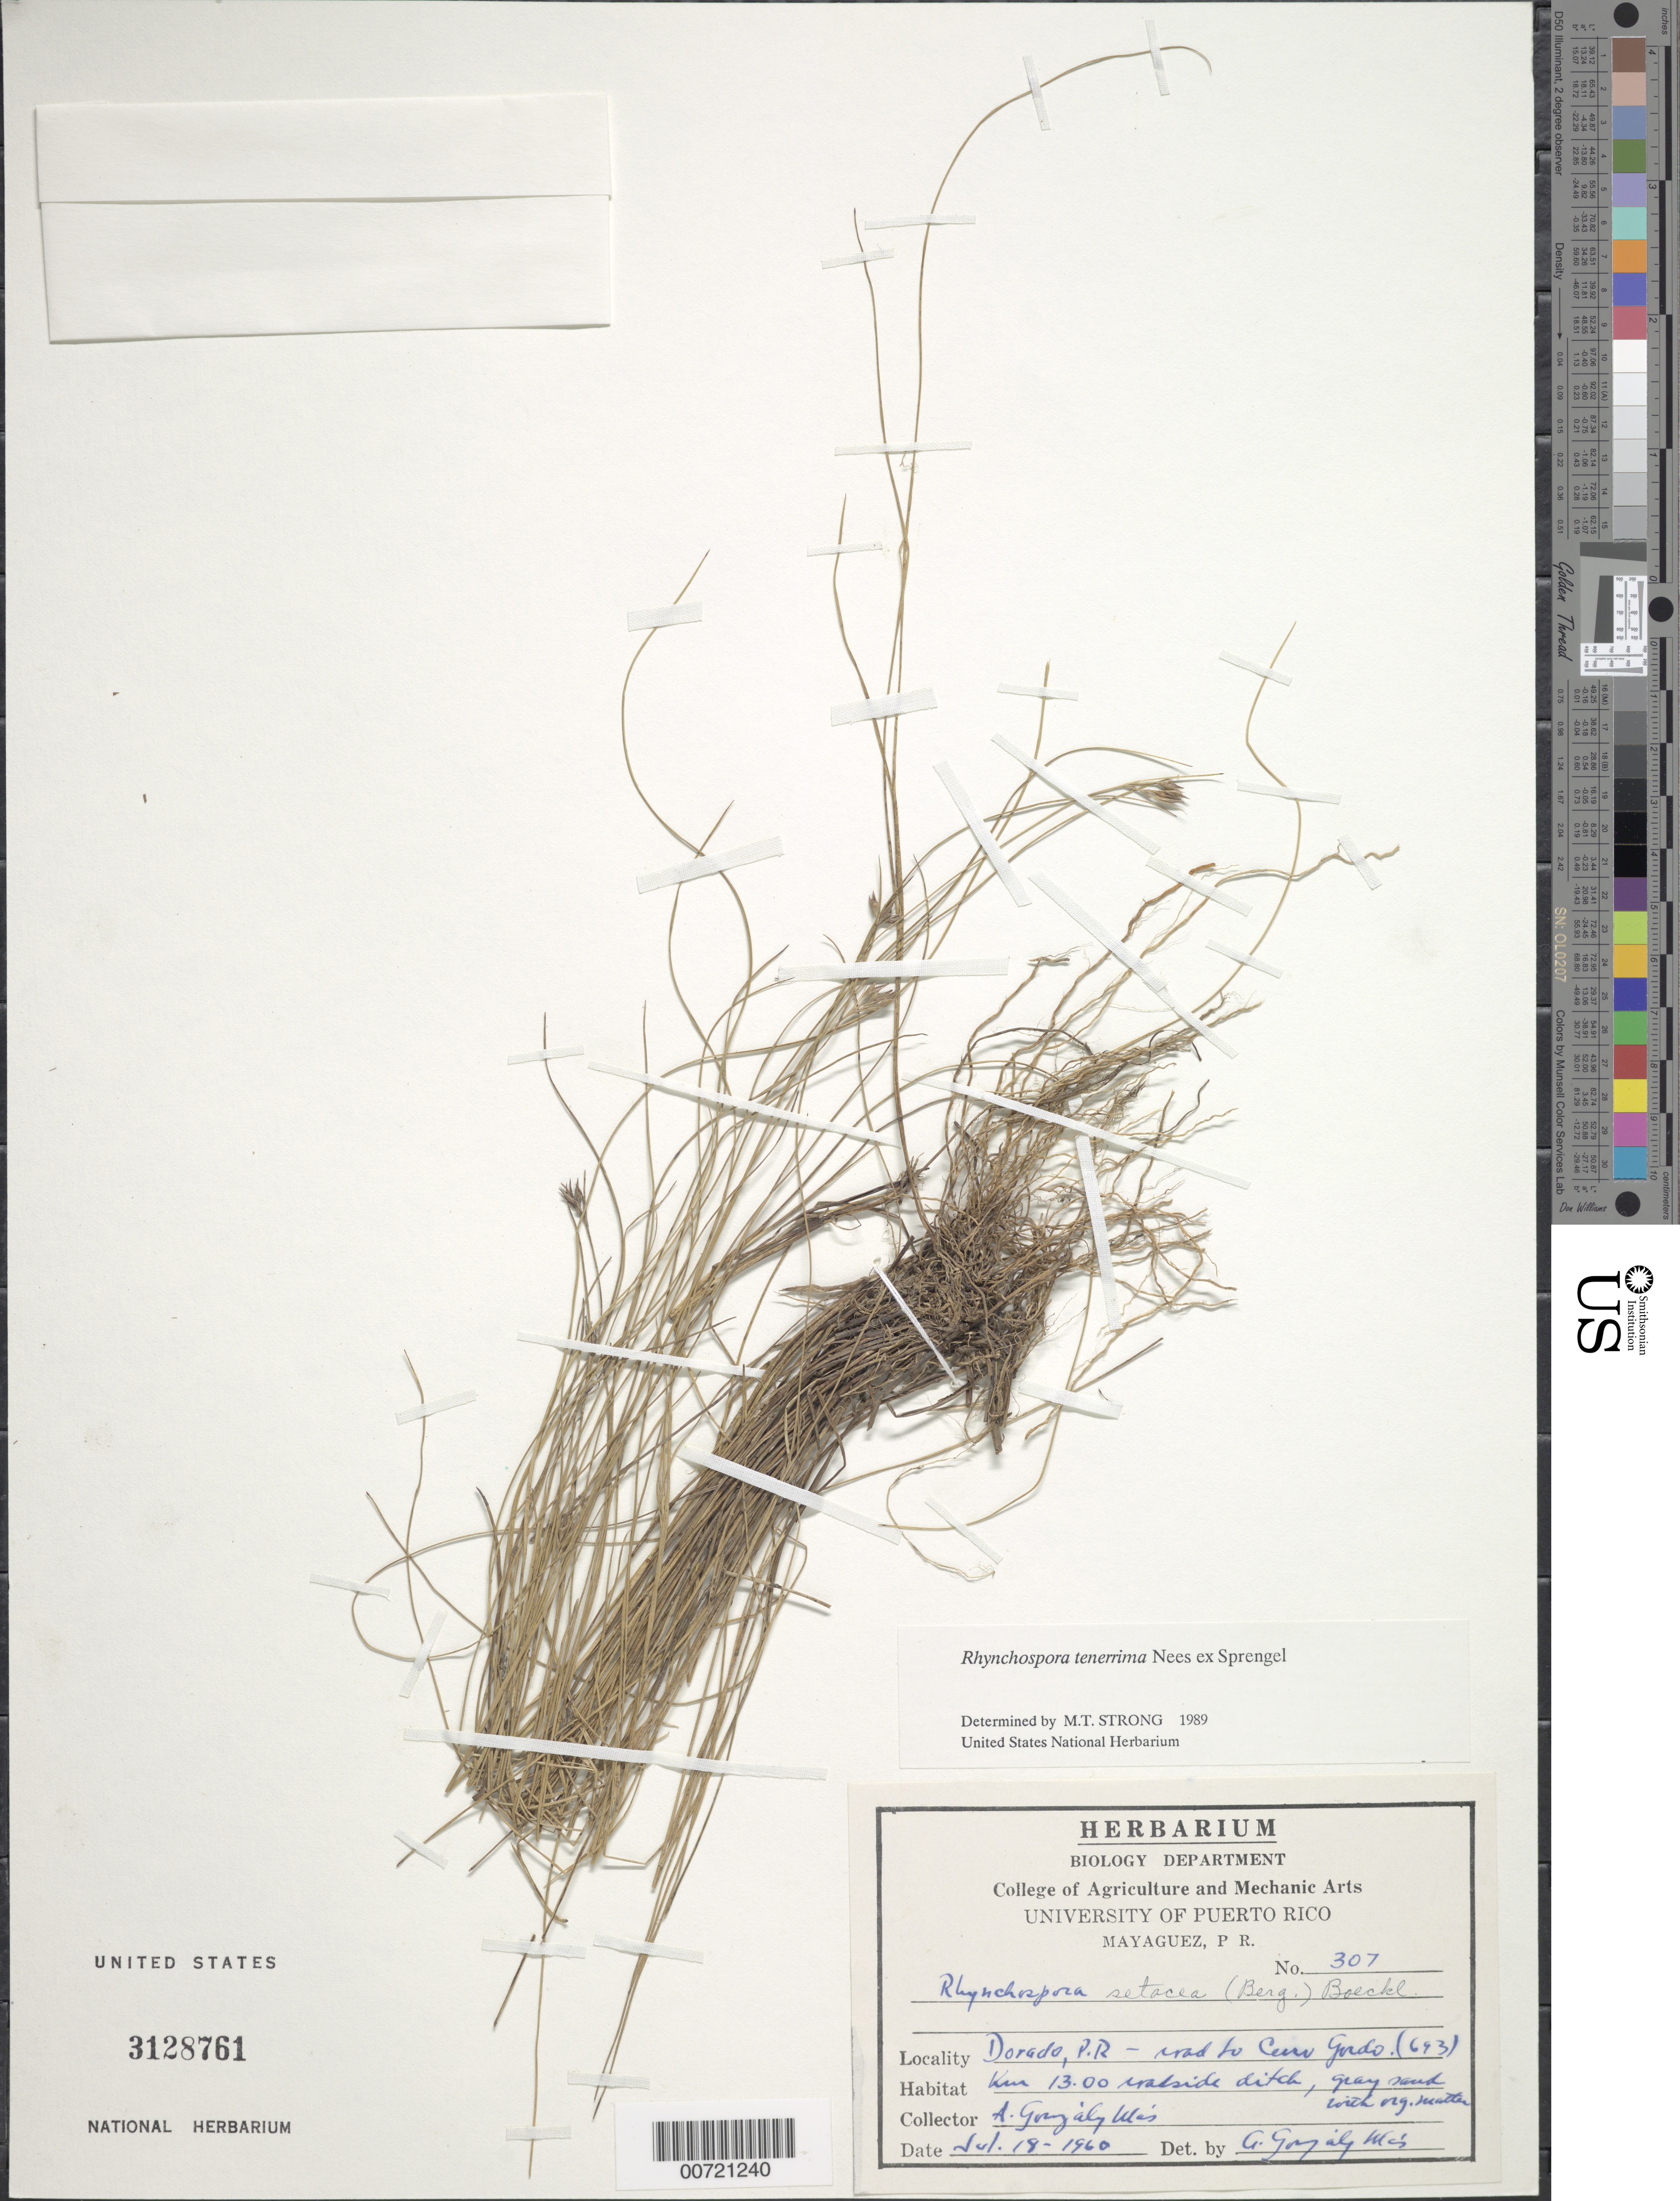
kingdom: Plantae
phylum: Tracheophyta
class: Liliopsida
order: Poales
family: Cyperaceae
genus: Rhynchospora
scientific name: Rhynchospora tenerrima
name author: Nees ex Spreng.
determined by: Strong, M. T., (US), Smithsonian Institution - National Museum of Natural History (UNITED STATES)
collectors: A. González Más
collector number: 307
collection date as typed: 18 Jul 1960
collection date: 1960-07-18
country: Puerto Rico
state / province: Dorado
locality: Dorado, to Cerro Gordo, Rt. 693, km 13.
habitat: Roadside ditch; gray sand with organic matter.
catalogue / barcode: US 3128761